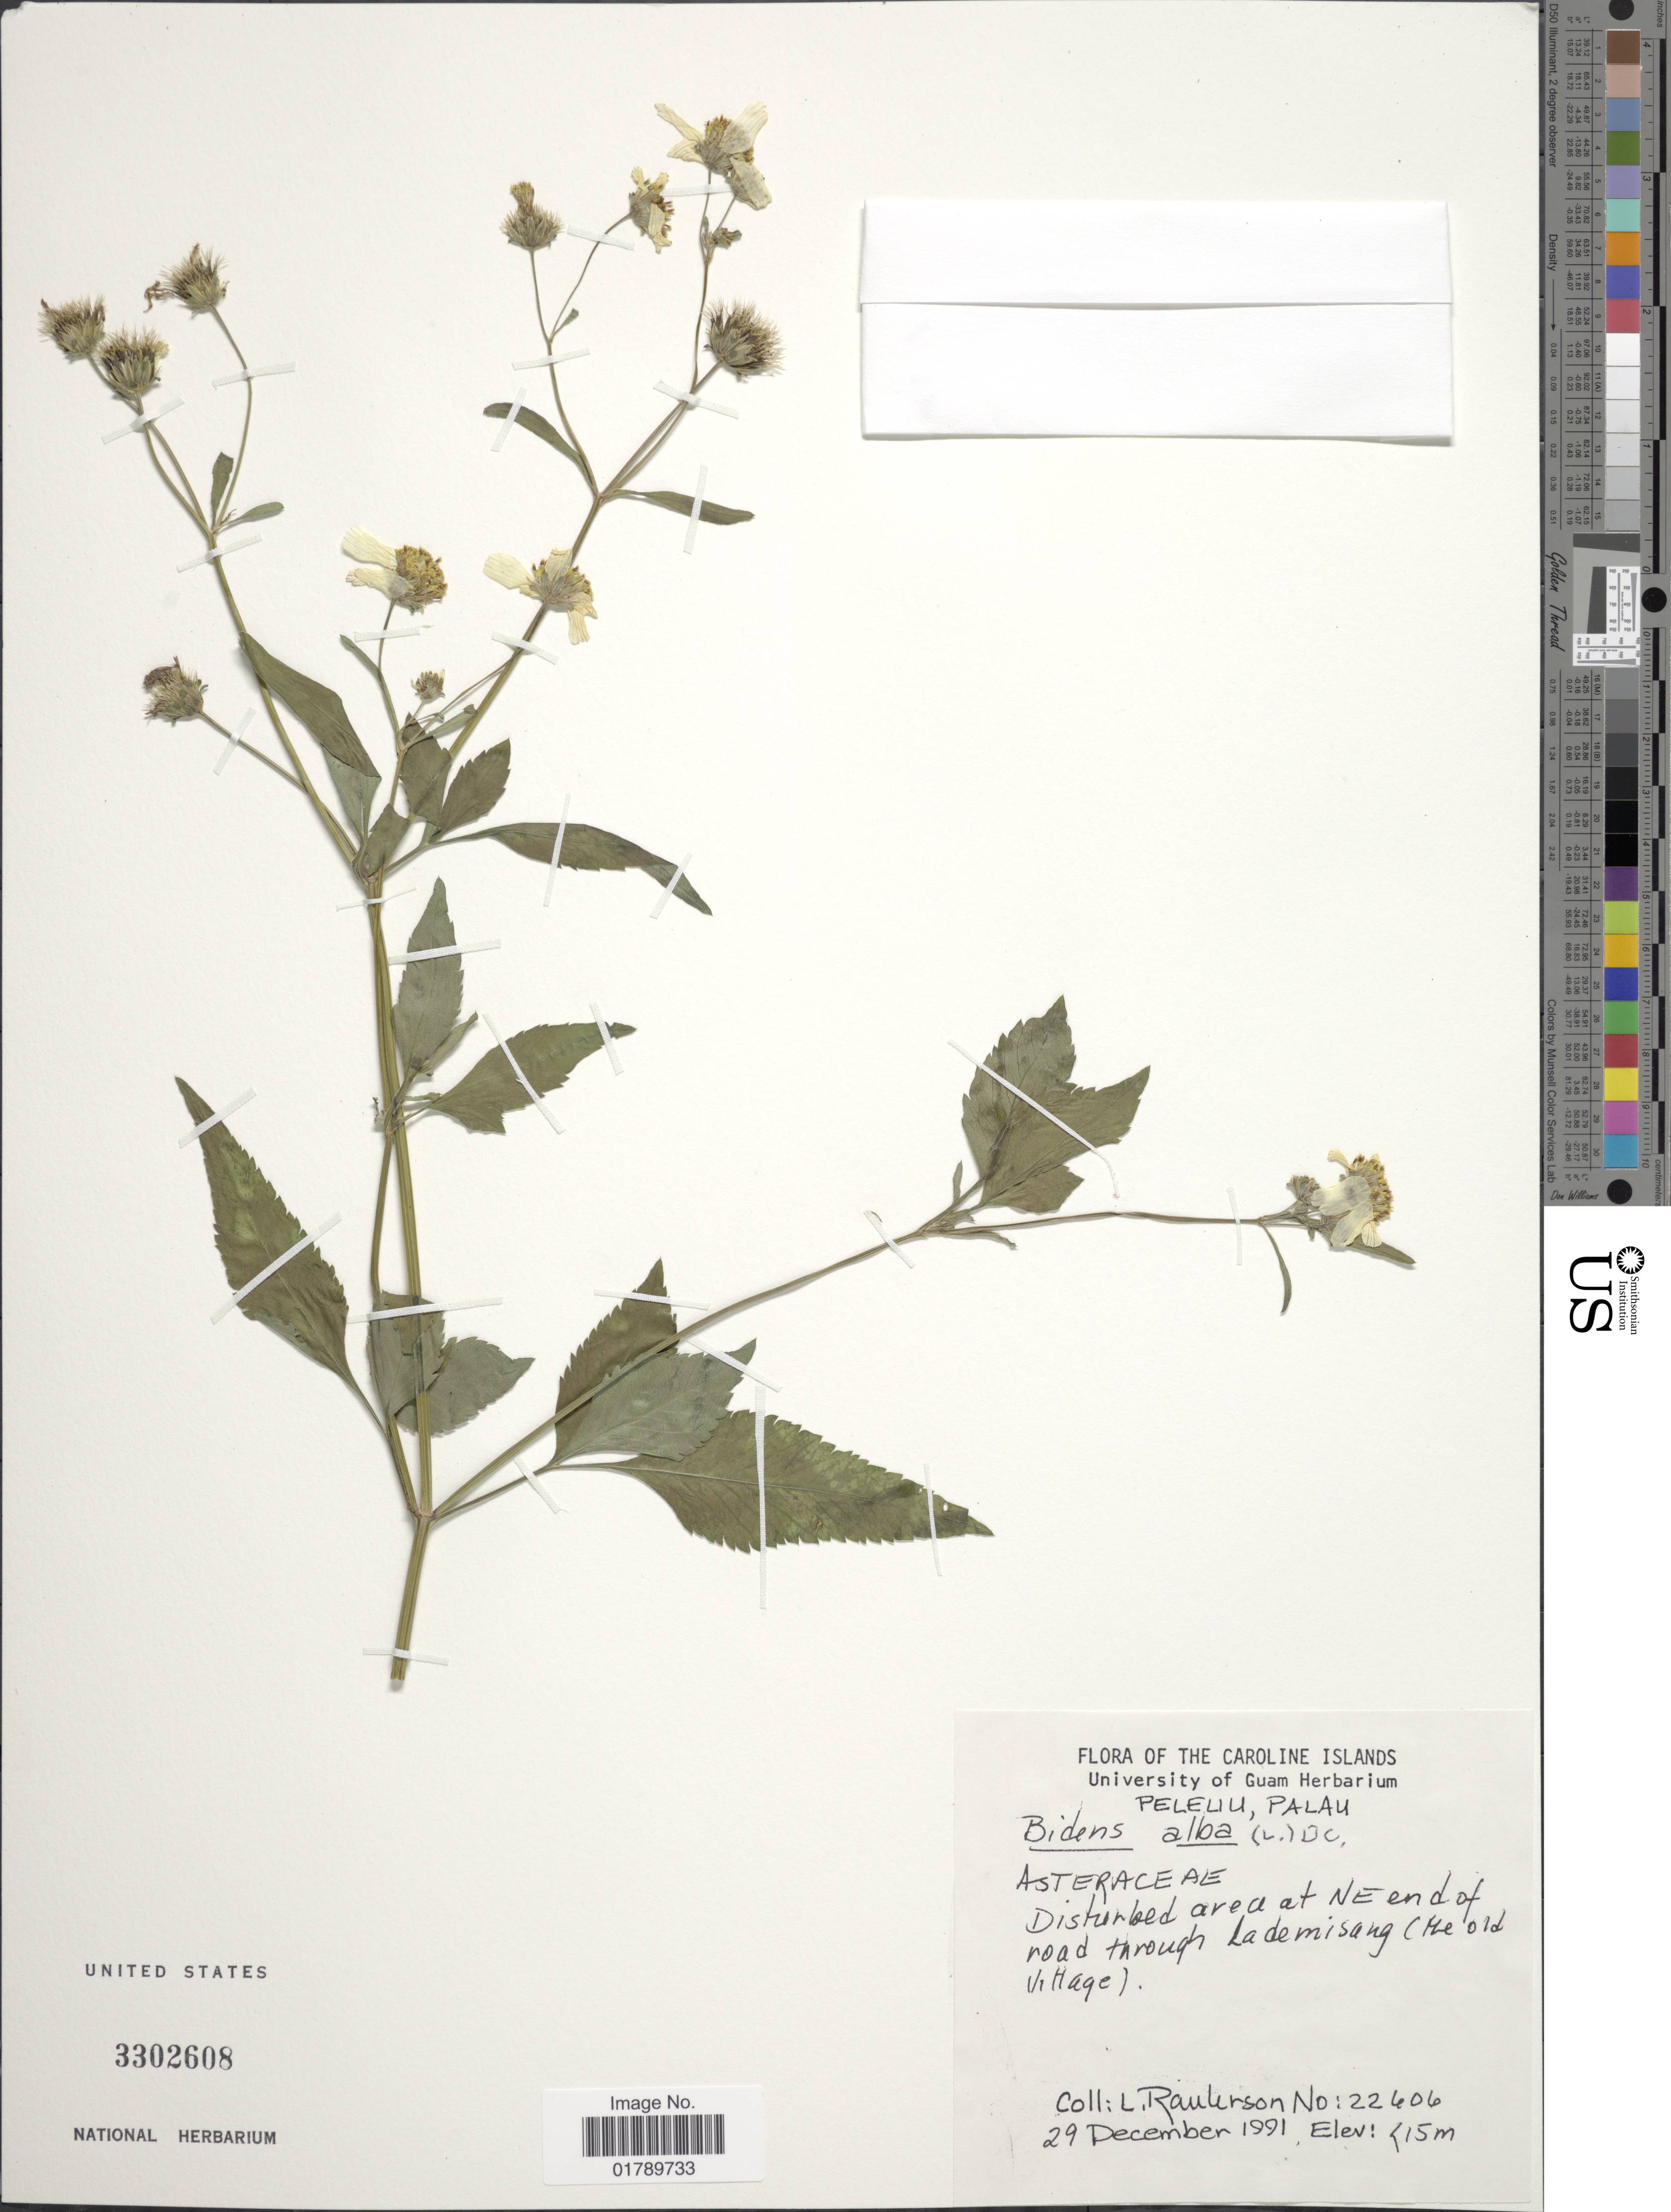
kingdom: Plantae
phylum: Tracheophyta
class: Magnoliopsida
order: Asterales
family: Asteraceae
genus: Bidens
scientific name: Bidens alba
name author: (L.) DC.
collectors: L. Raulerson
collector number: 22606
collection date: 1991-12-29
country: Palau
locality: Peleuu, Palau. Disturbed area at NE end of road through Lademisang (the old village)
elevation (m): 15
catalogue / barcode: US 3302608